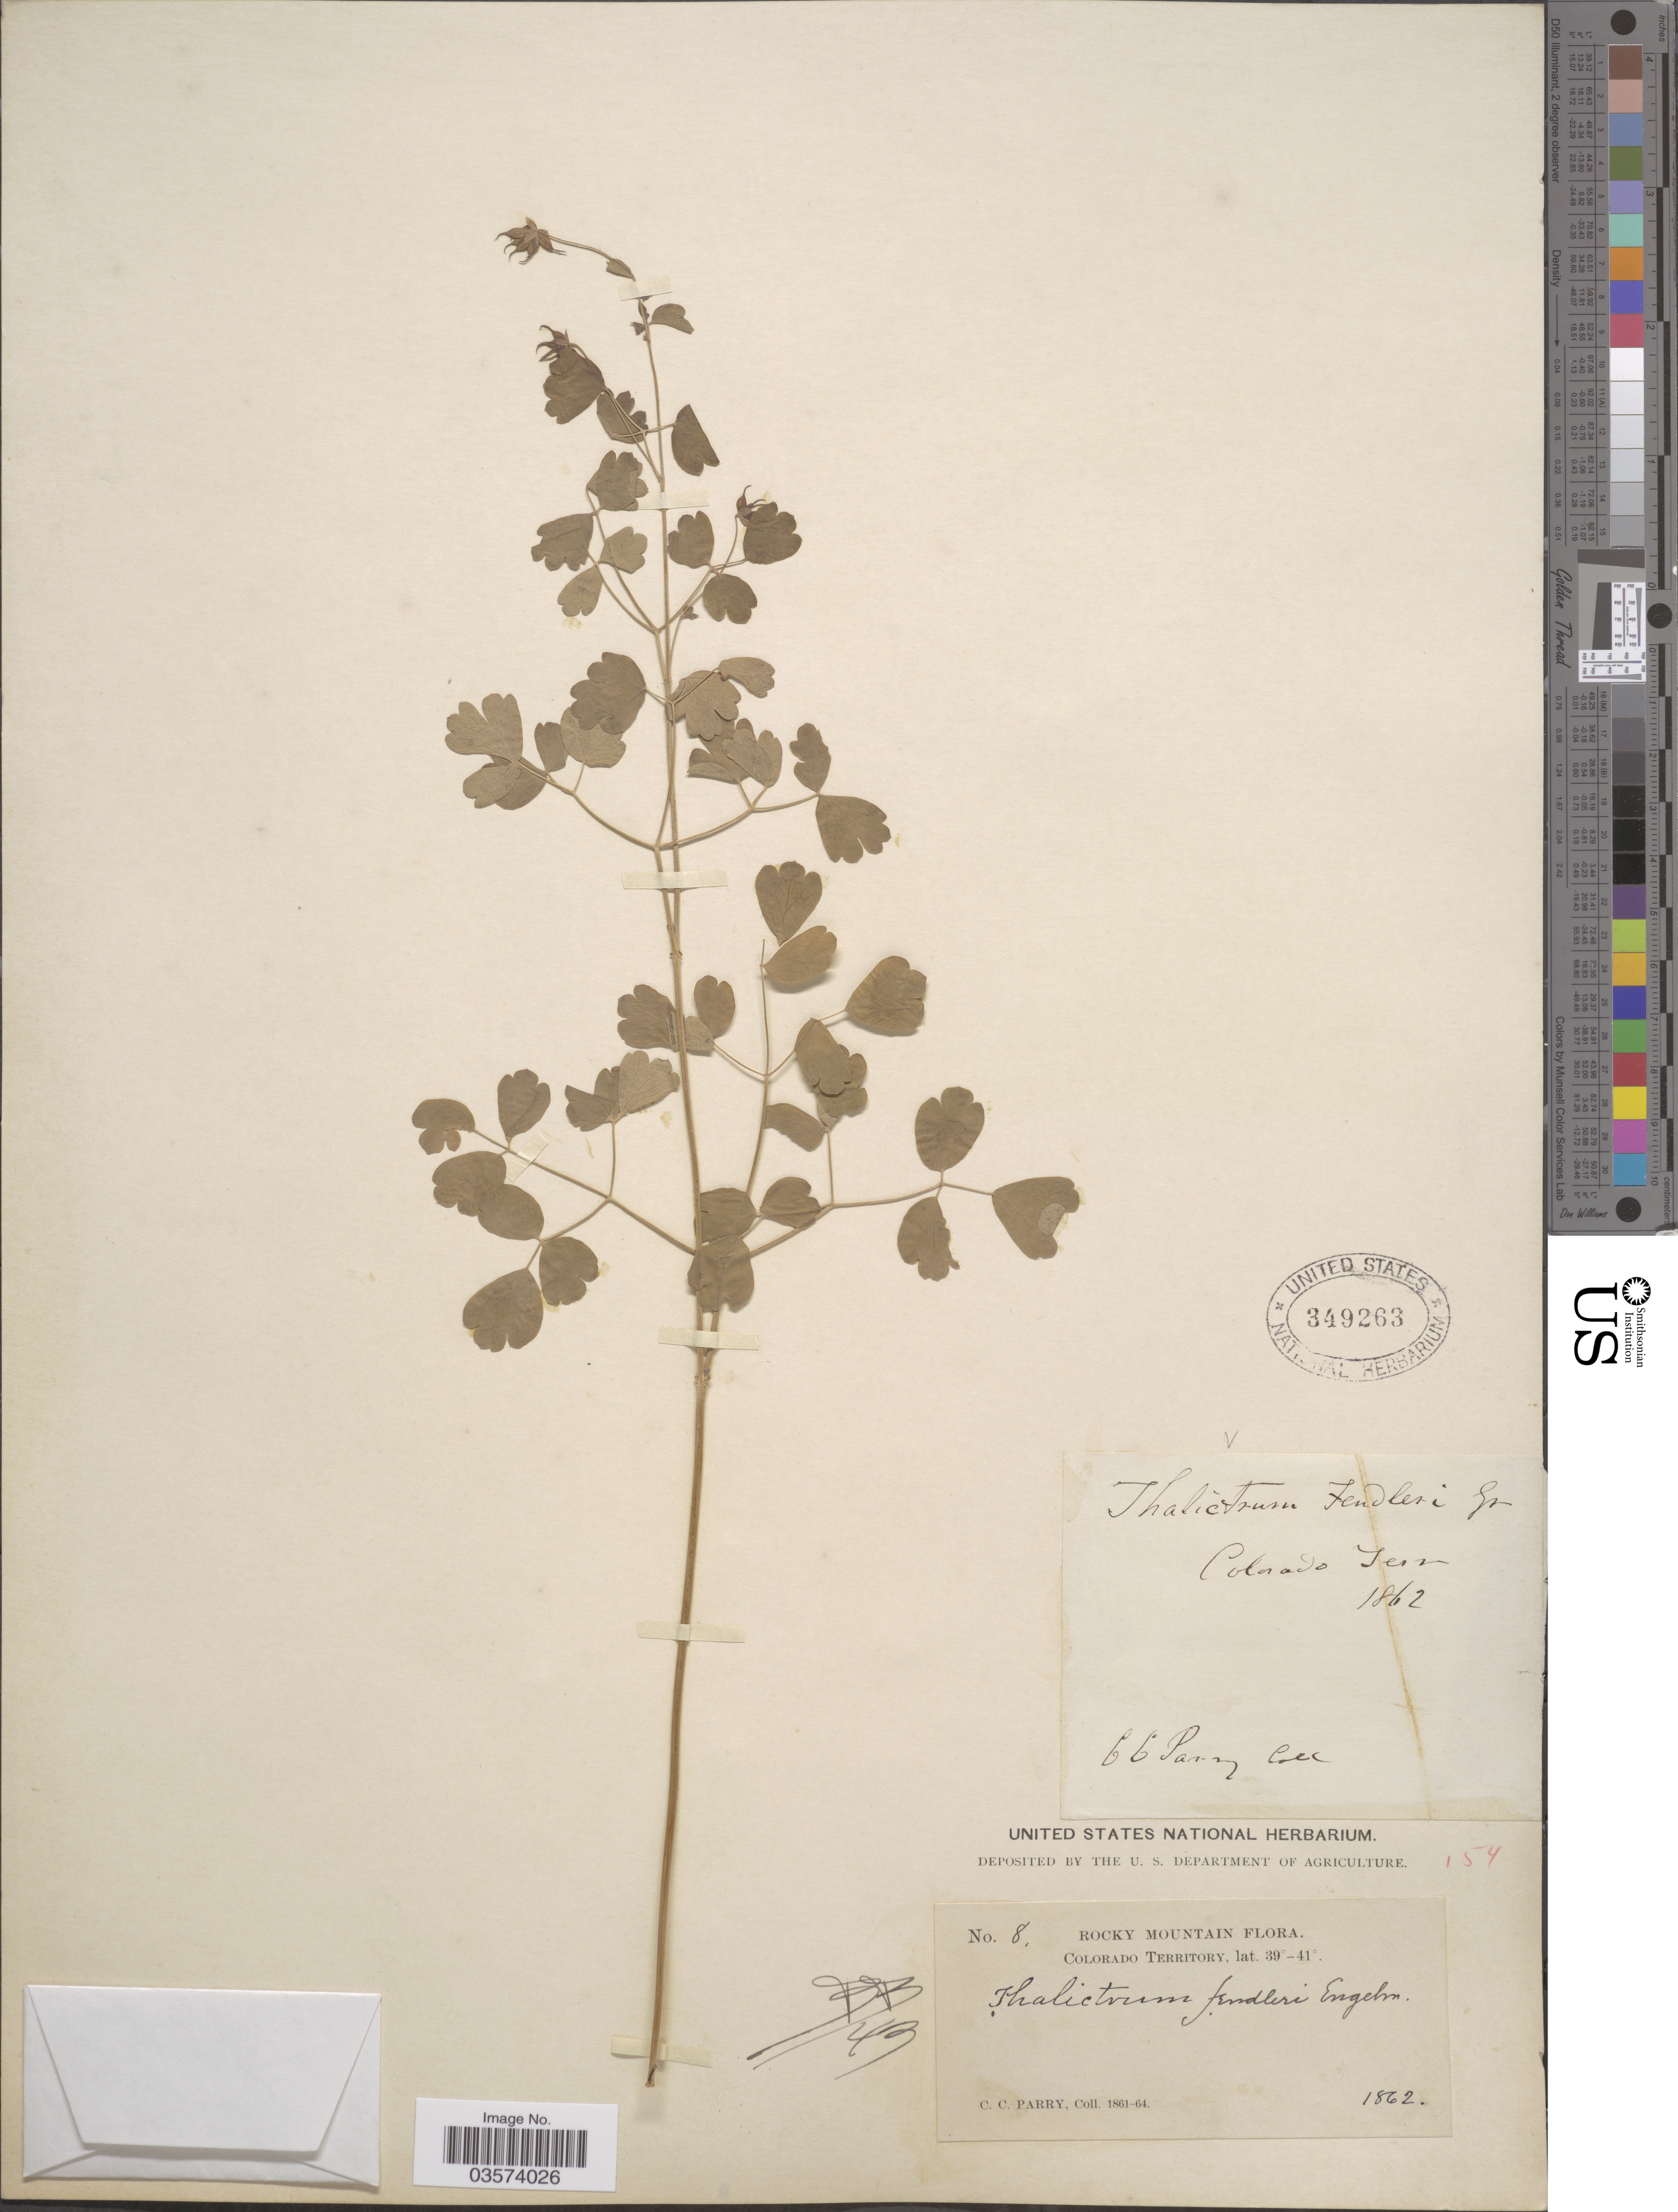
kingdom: Plantae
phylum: Tracheophyta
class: Magnoliopsida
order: Ranunculales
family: Ranunculaceae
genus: Thalictrum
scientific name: Thalictrum fendleri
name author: Engelm. ex A. Gray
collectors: C. C. Parry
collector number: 8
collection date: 1862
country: United States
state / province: Colorado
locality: Rocky Mountain. Colorado Territory.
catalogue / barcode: US 349263